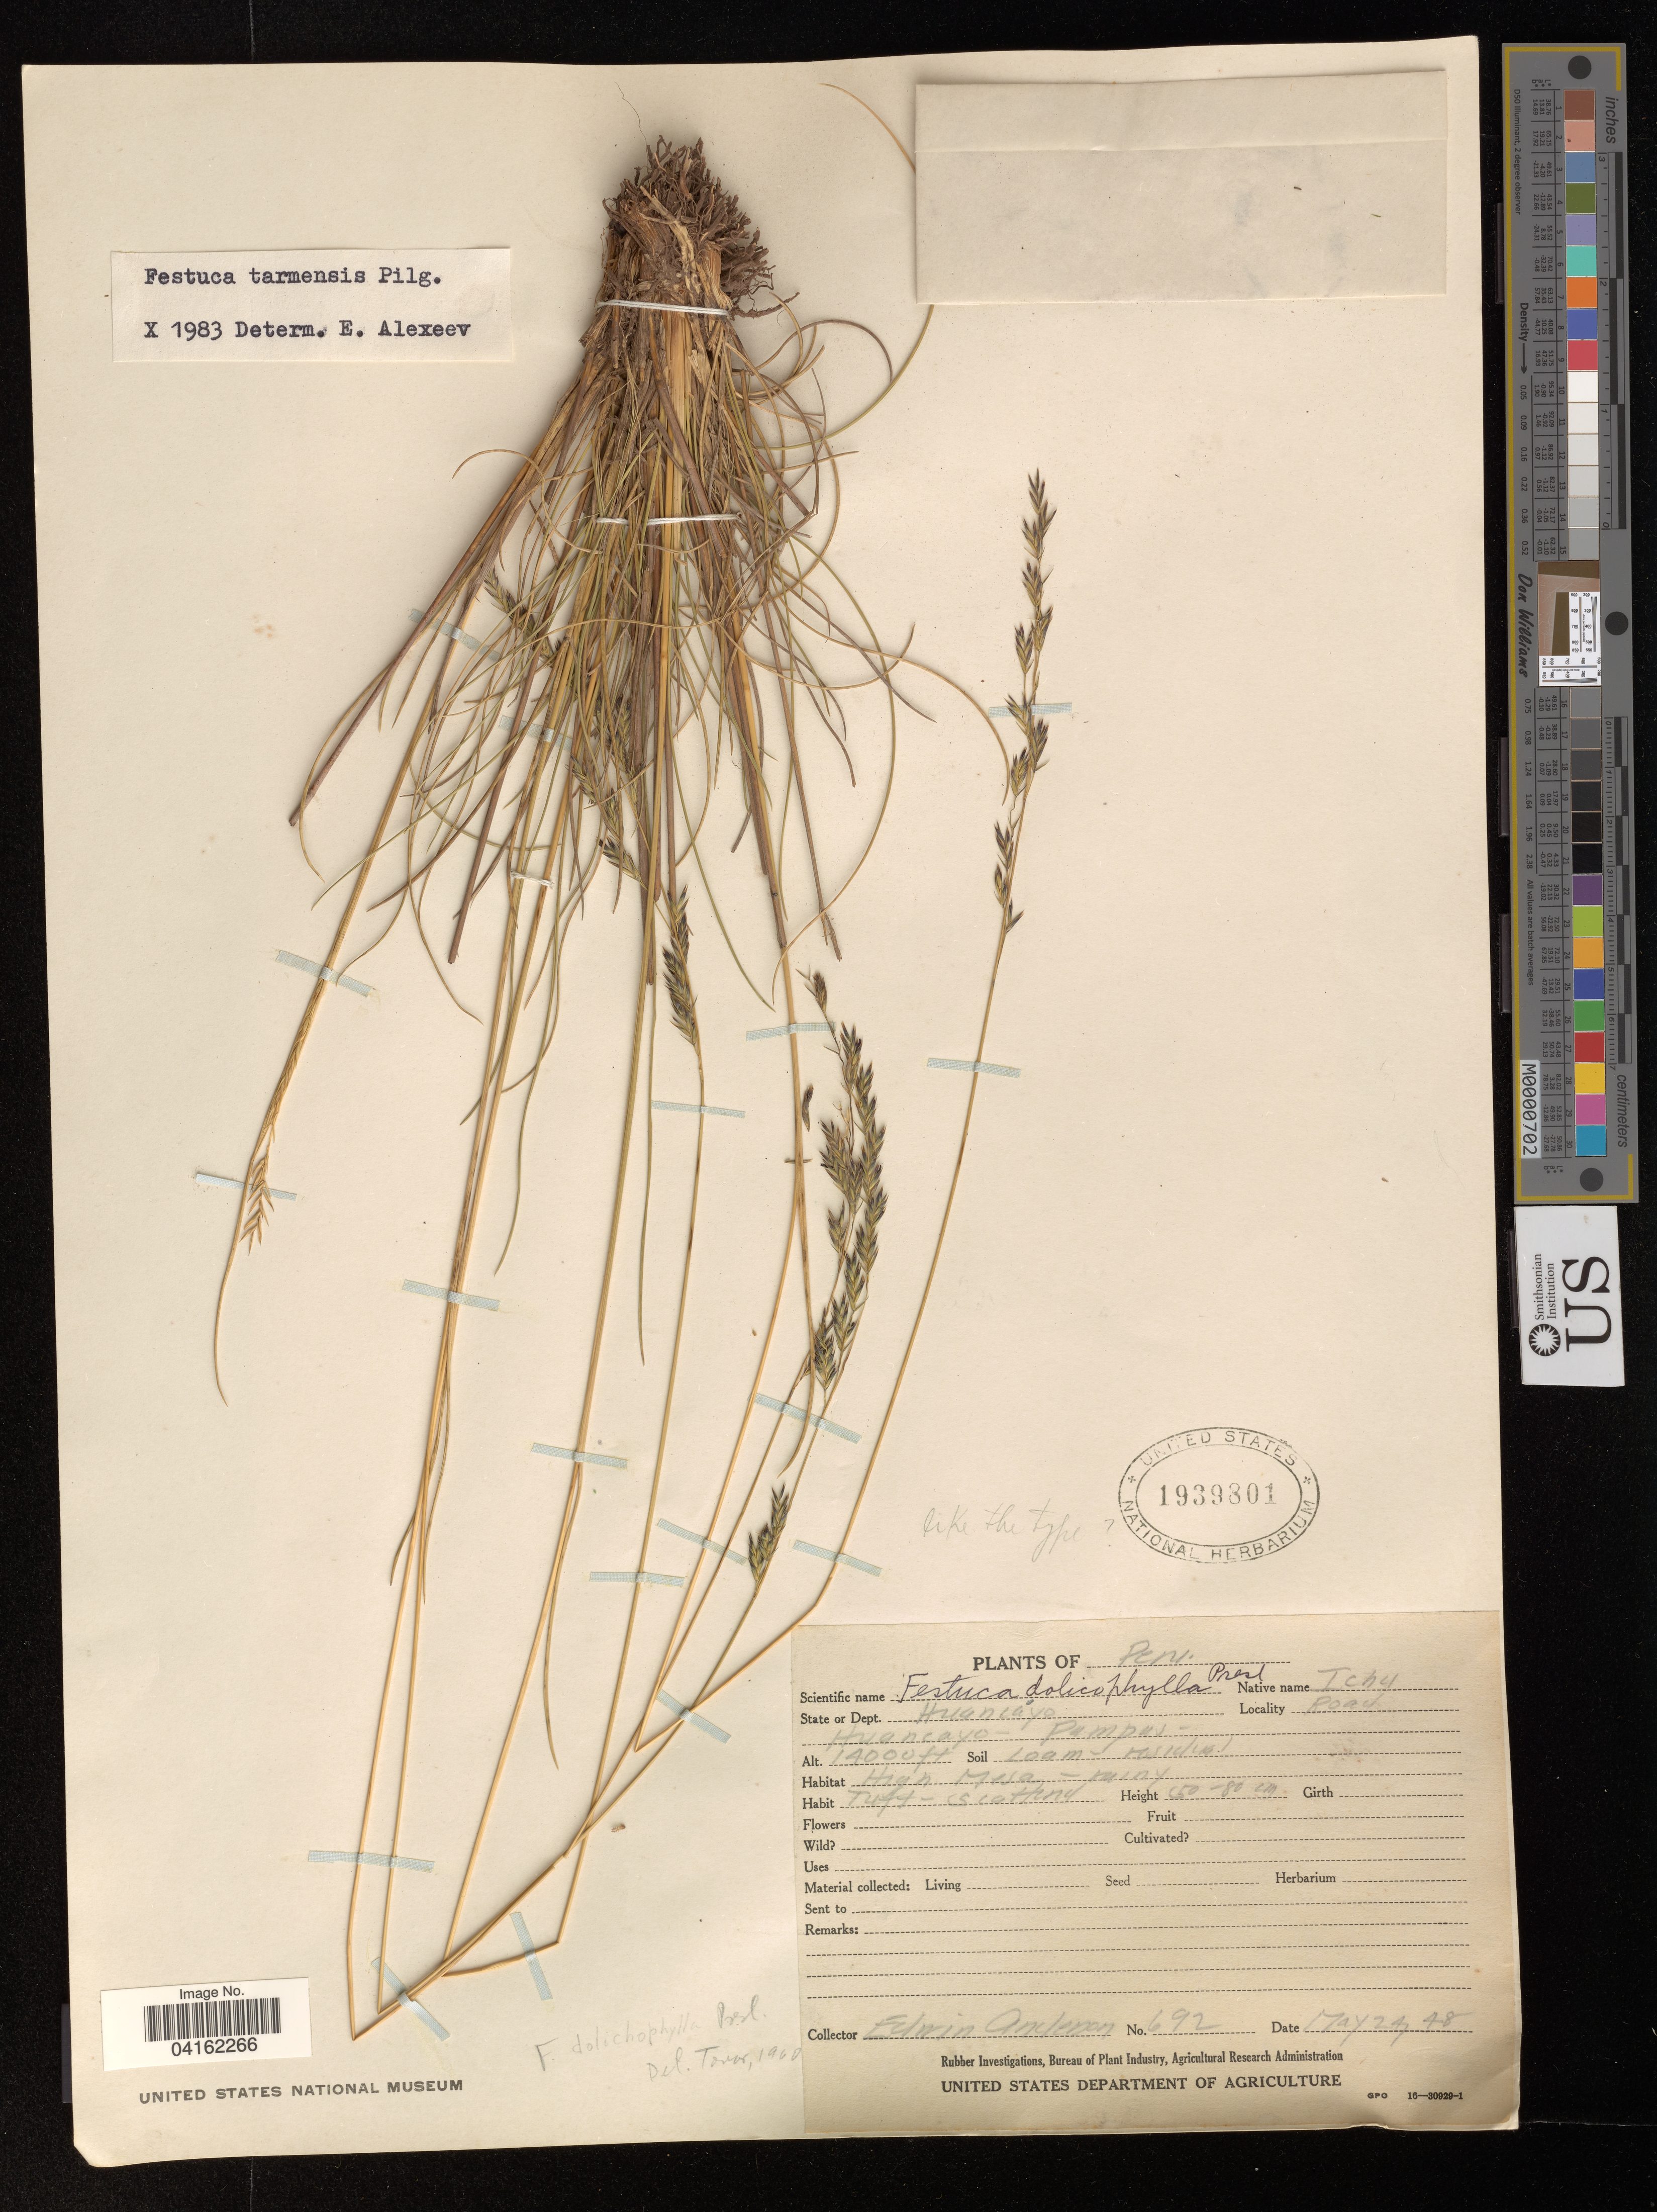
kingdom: Plantae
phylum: Tracheophyta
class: Liliopsida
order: Poales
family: Poaceae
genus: Festuca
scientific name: Festuca tarmensis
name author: Pilg.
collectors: E. Anderson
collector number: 692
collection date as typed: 27 5 48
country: Peru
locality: State or Dept. Huancáyo. Road. Huancayo - Pampas.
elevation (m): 4267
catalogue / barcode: US 1939801